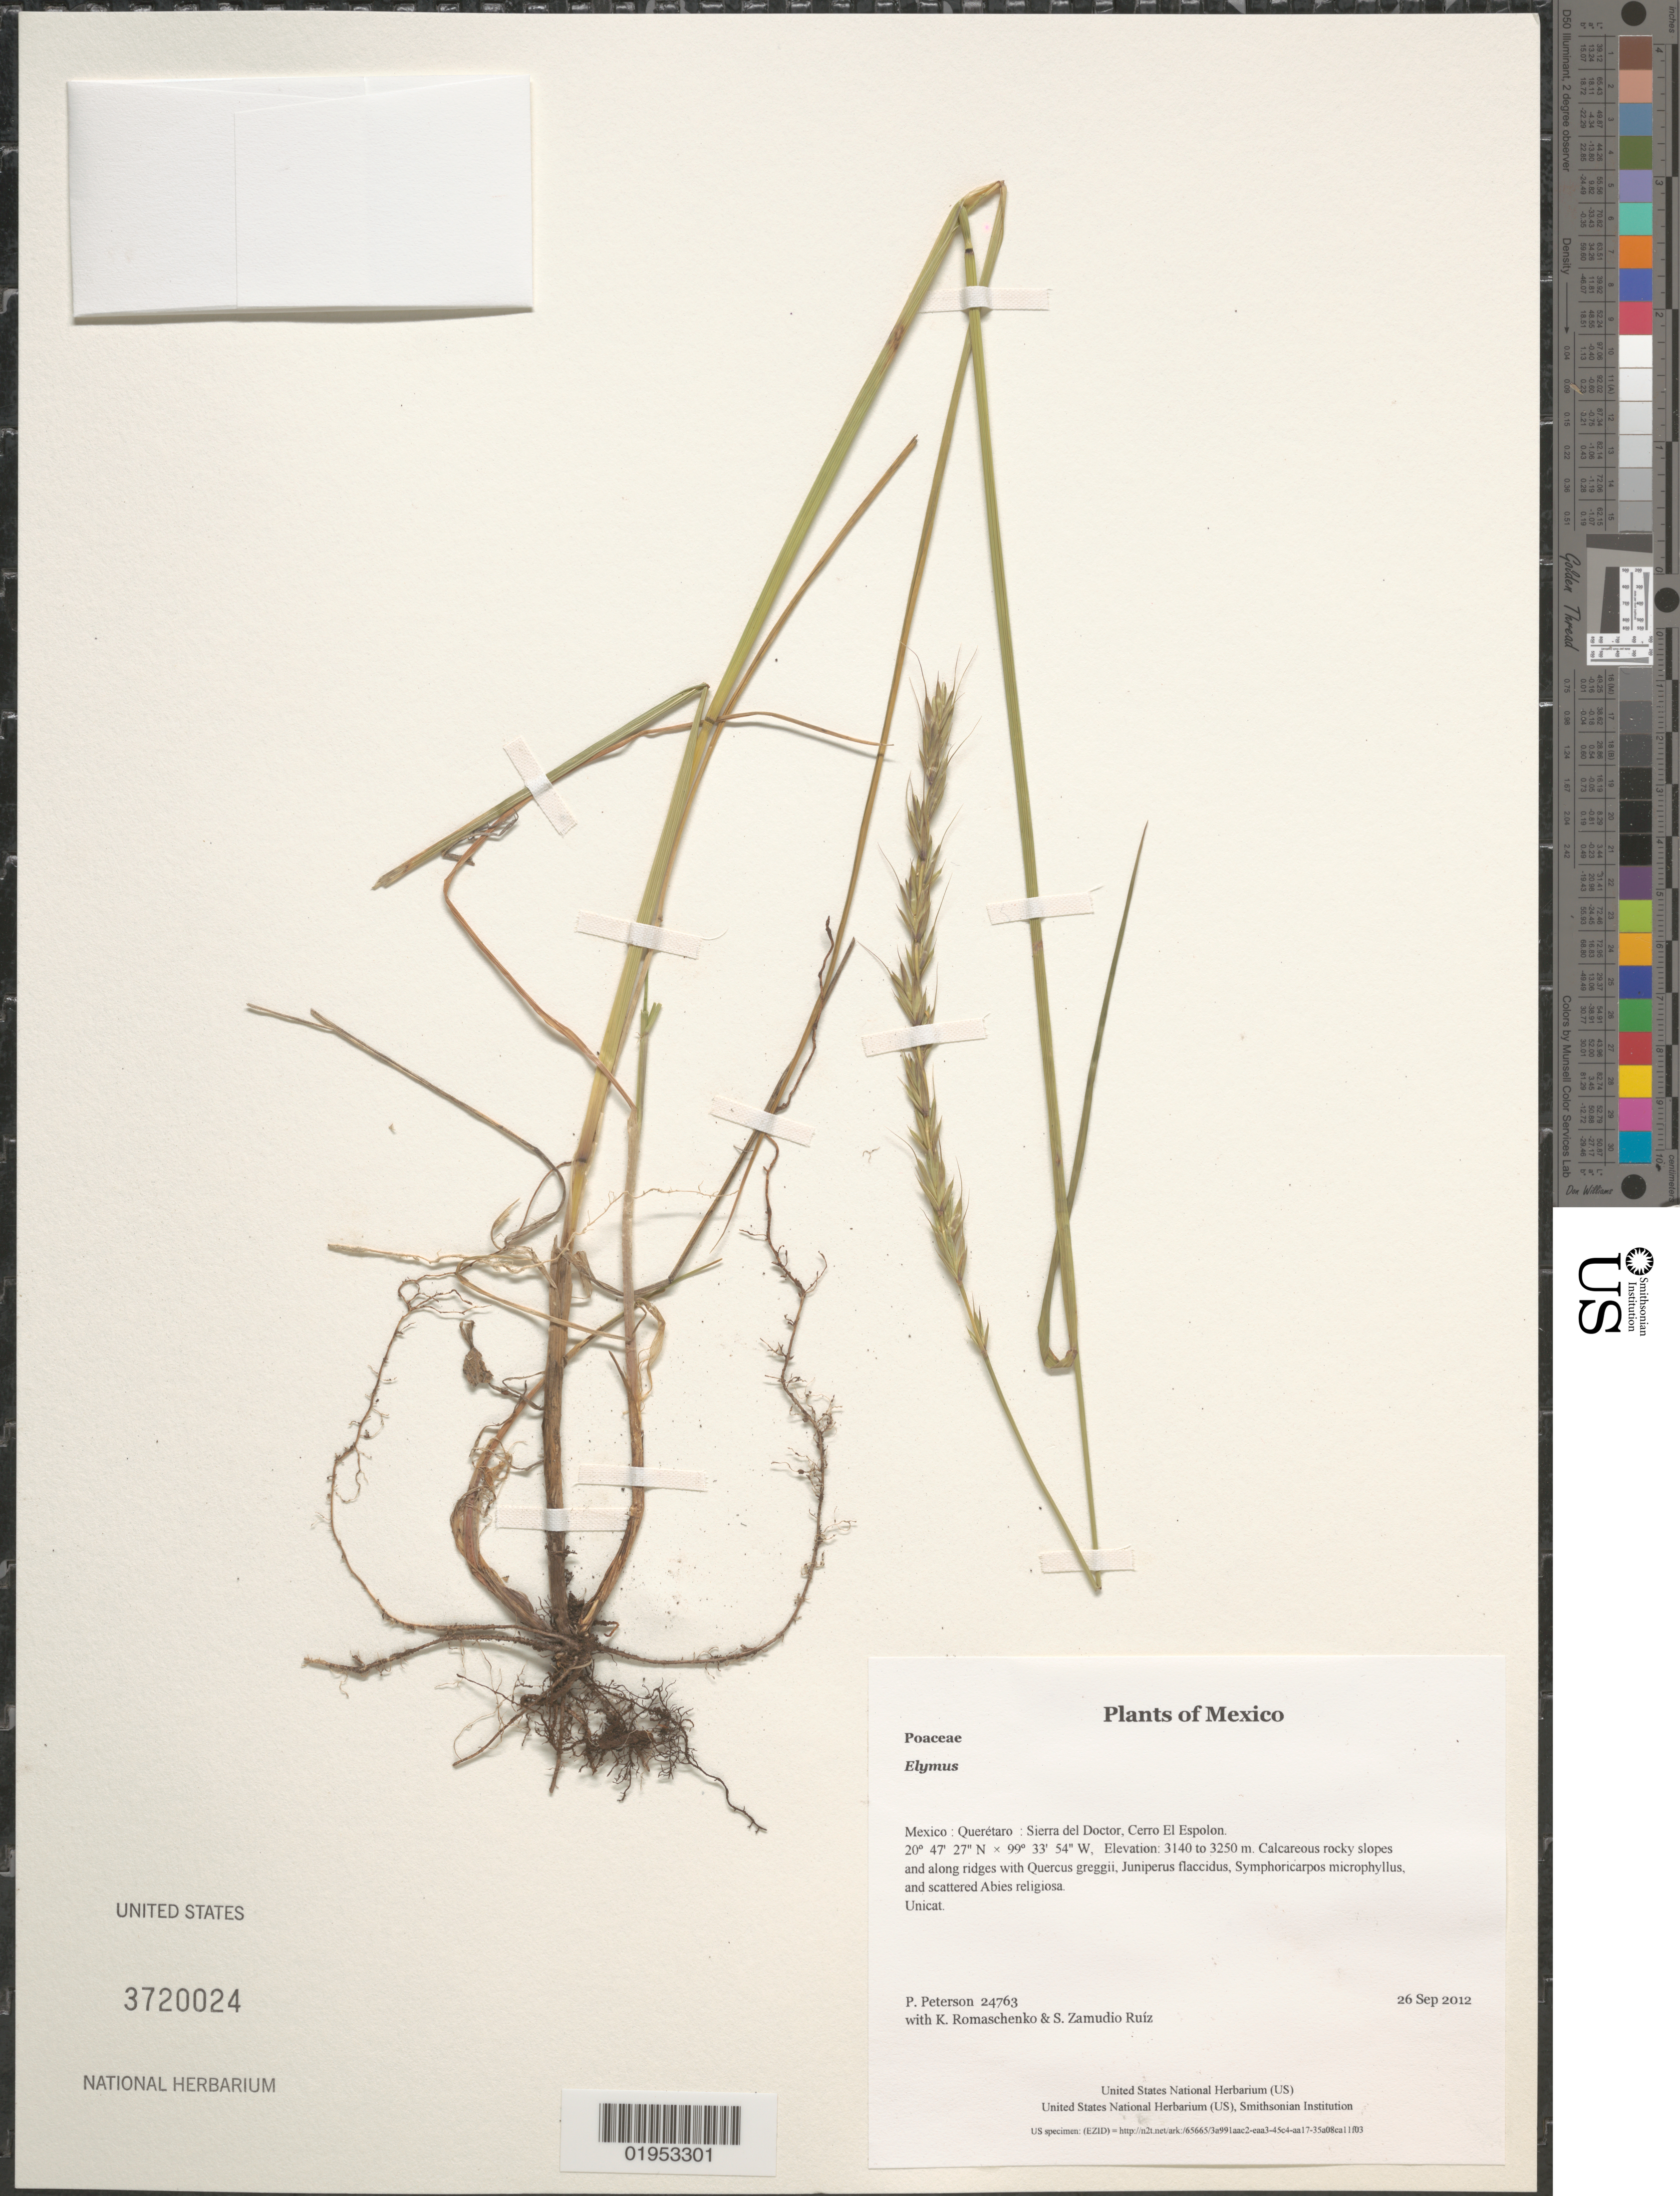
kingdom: Plantae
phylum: Tracheophyta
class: Liliopsida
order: Poales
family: Poaceae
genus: Elymus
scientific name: Elymus sp.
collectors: P. M. Peterson, K. Romaschenko & S. Zamudio Ruíz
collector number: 24763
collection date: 2012-09-26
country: Mexico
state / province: Querétaro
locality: Sierra del Doctor, Cerro El Espolon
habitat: Calcareous rocky slopes and along ridges with Quercus greggii, Juniperus flaccidus, Symphoricarpos microphyllus, and scattered Abies religiosa.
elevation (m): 3140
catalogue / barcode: US 3720024